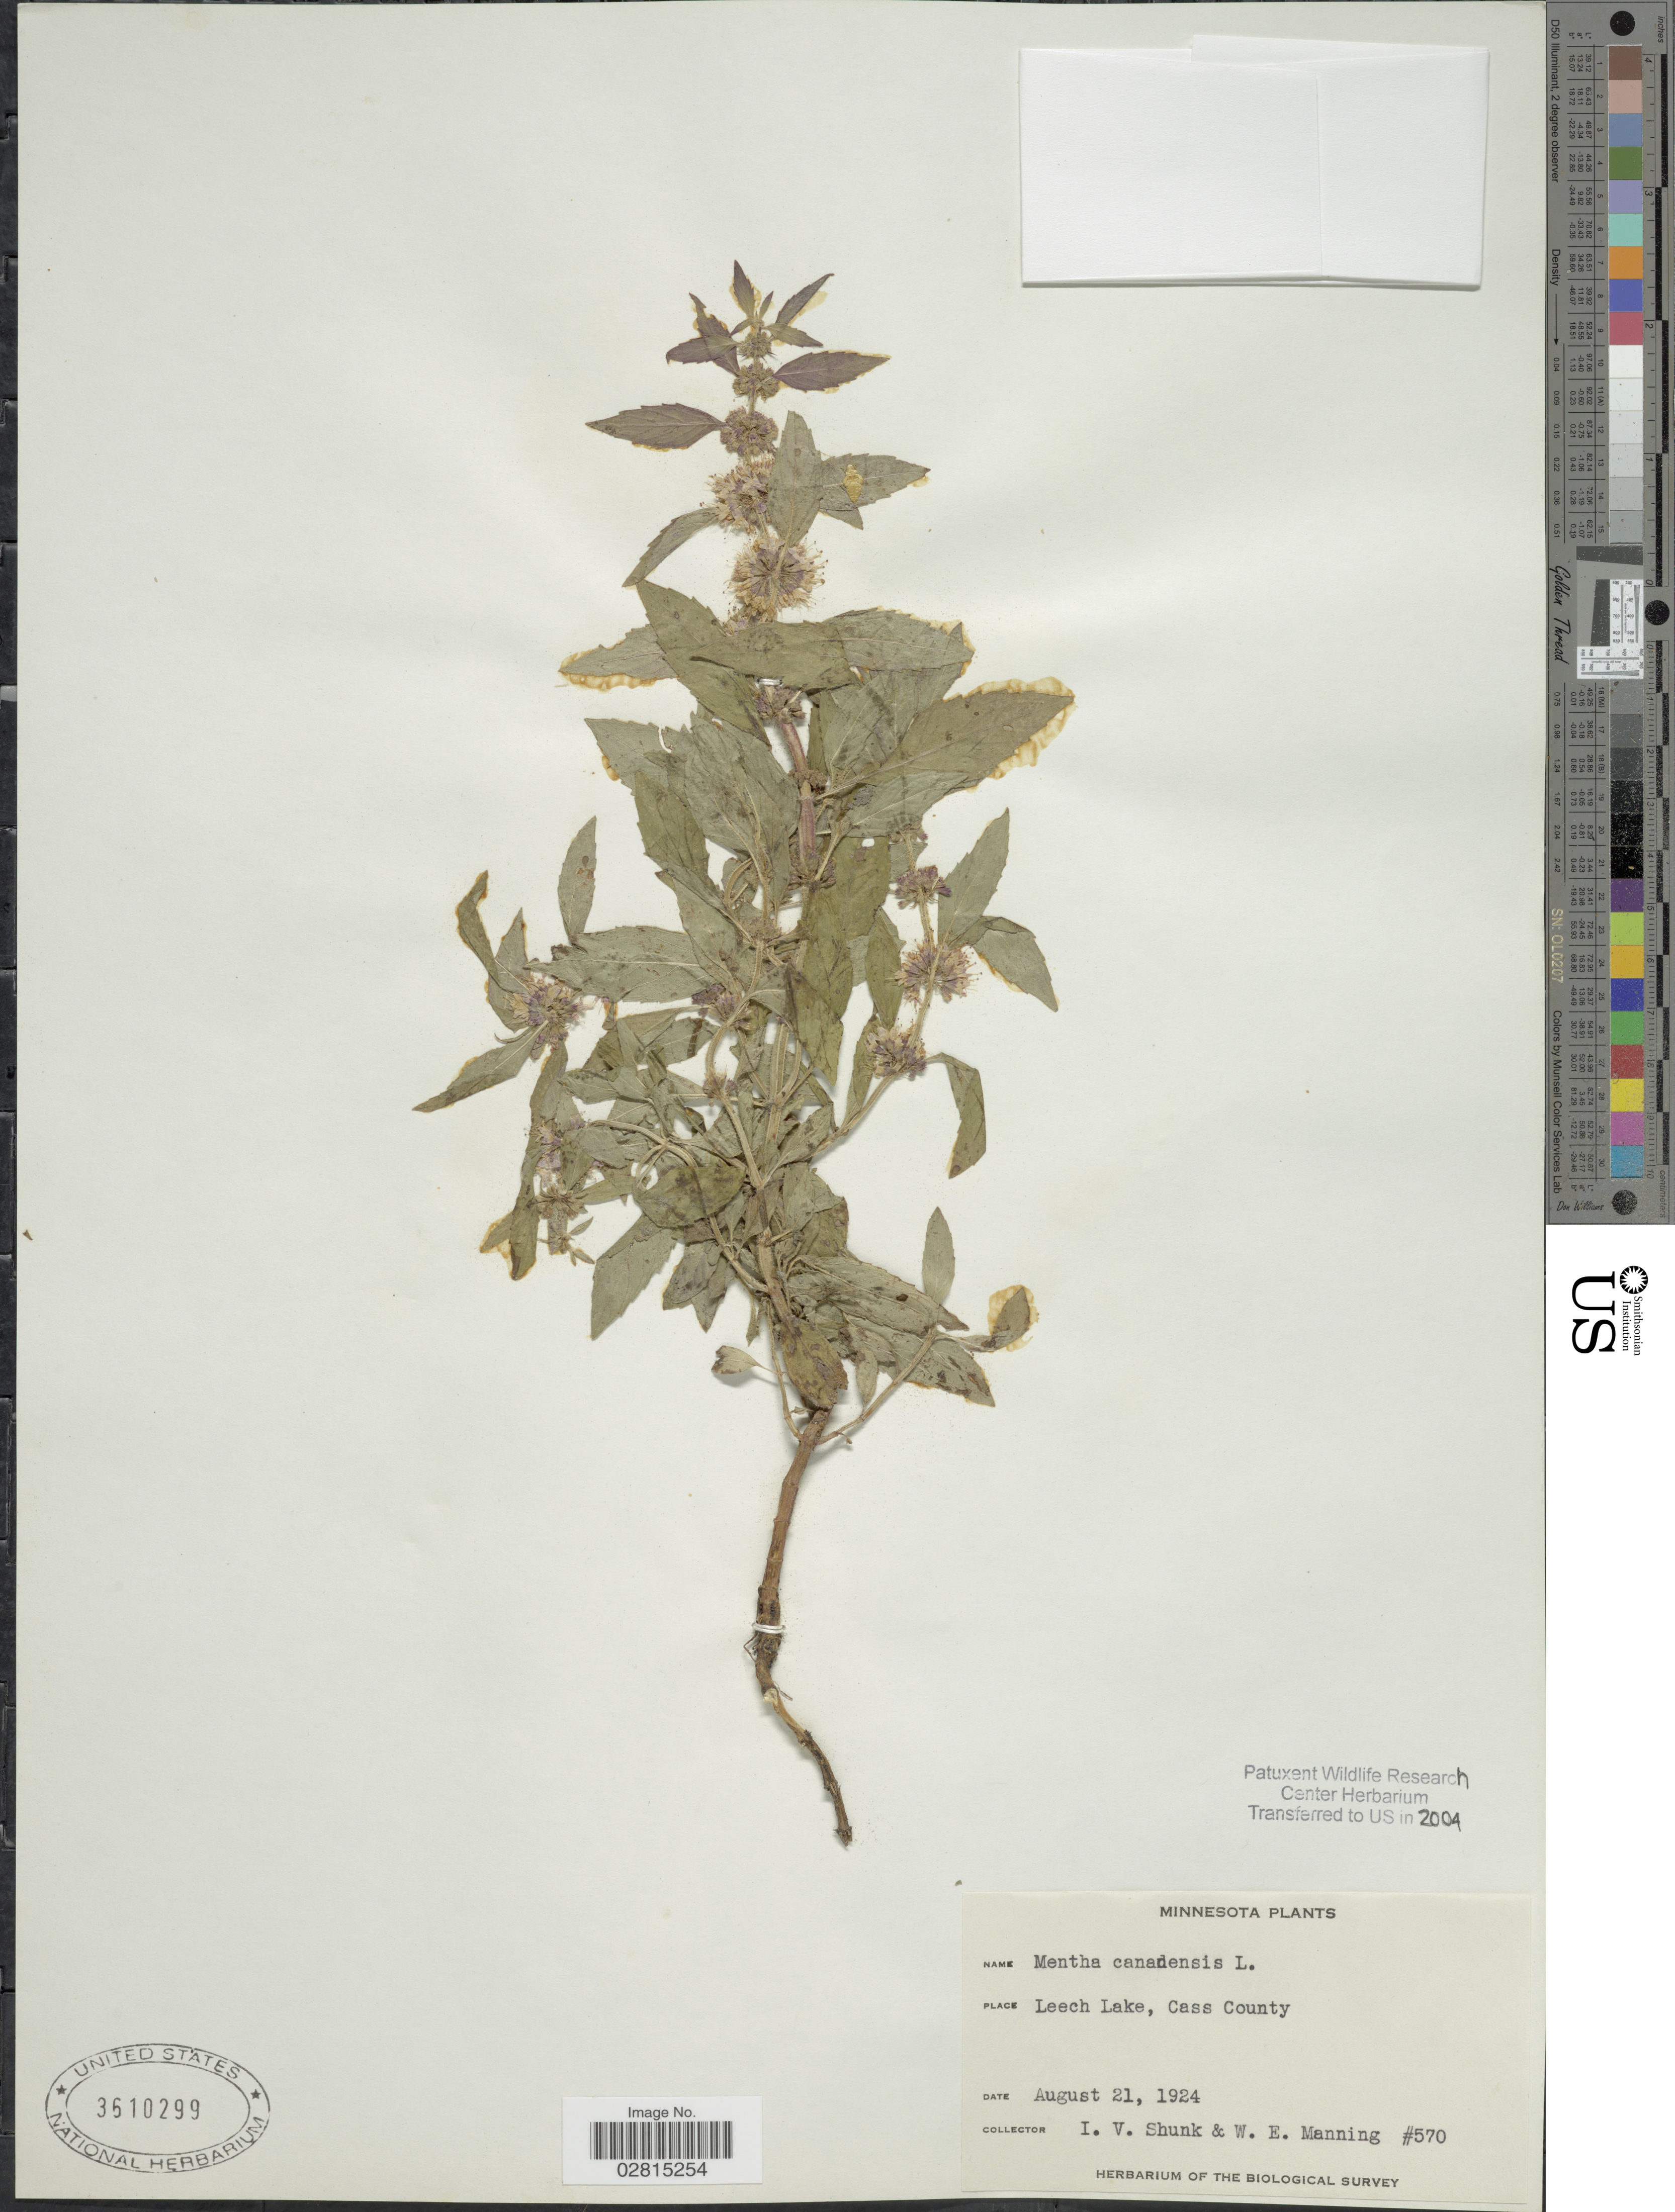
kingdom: Plantae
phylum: Tracheophyta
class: Magnoliopsida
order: Lamiales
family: Lamiaceae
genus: Mentha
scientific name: Mentha canadensis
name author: L.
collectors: I. Shunk & W. Manning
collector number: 570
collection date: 1924-08-21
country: United States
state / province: Minnesota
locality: Leech Lake, Cass County.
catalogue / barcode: US 3610299